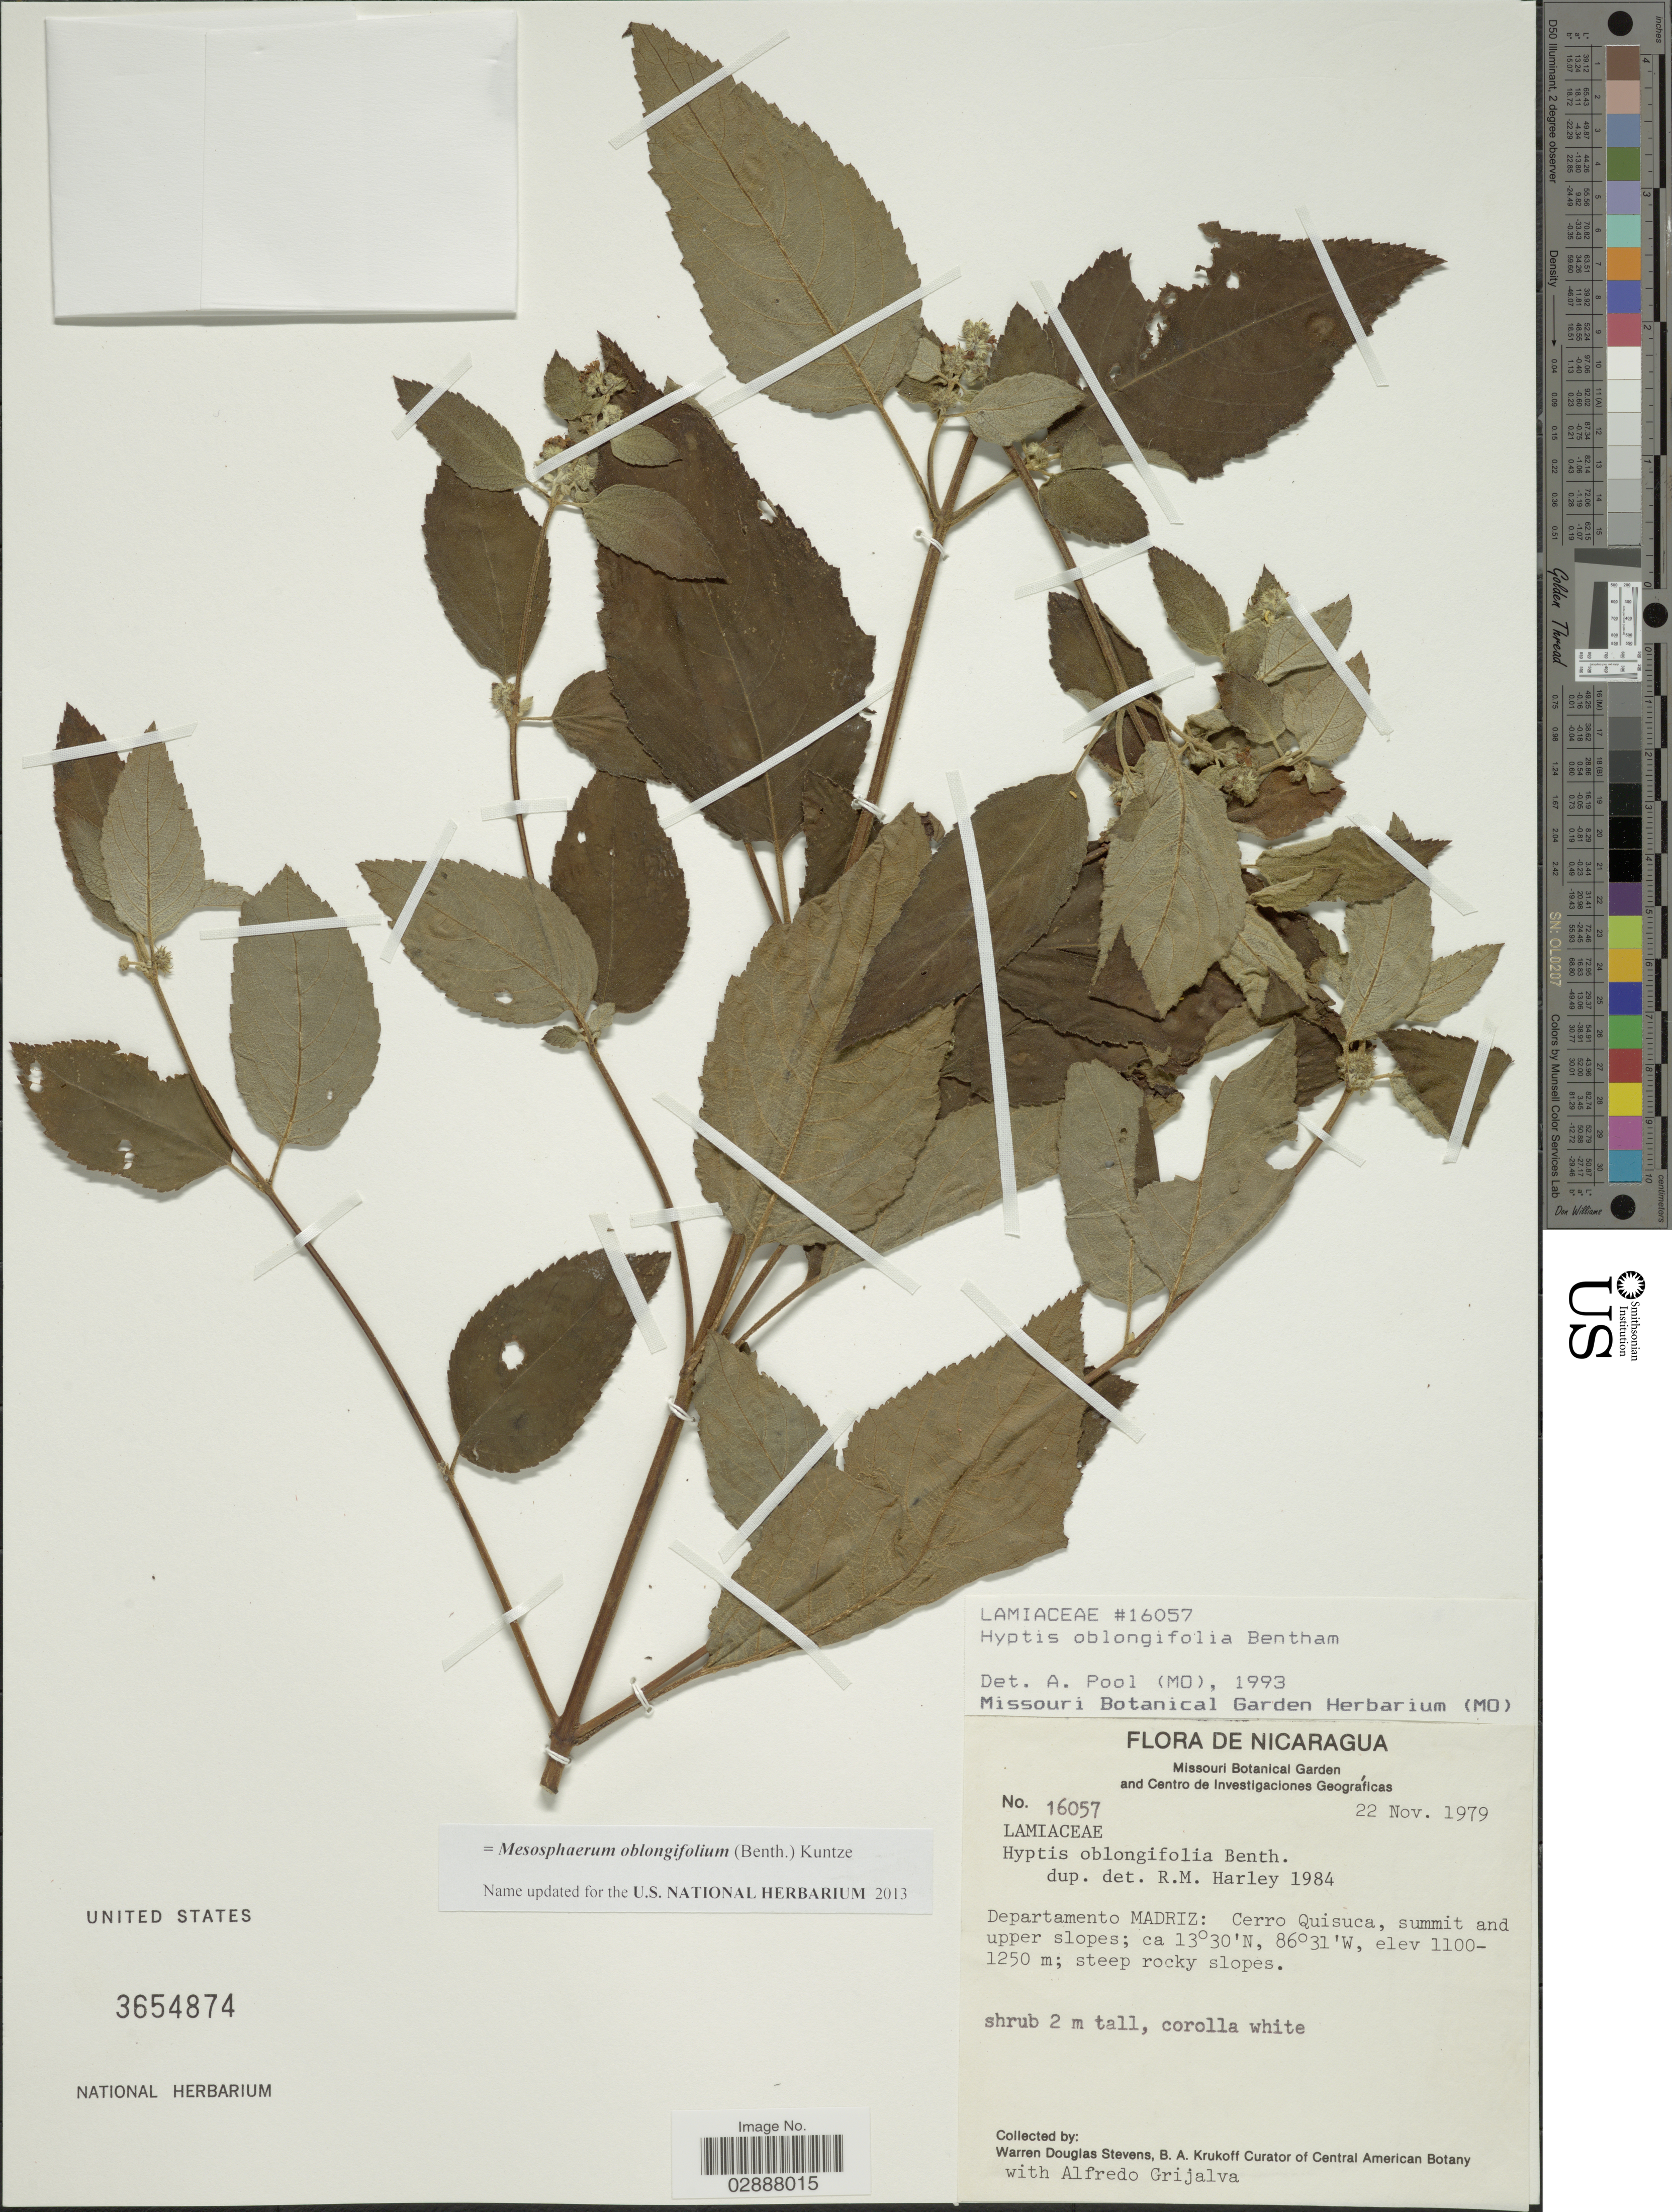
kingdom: Plantae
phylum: Tracheophyta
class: Magnoliopsida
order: Lamiales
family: Lamiaceae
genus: Mesosphaerum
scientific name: Mesosphaerum oblongifolium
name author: (Benth.) Kuntze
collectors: W. D. Stevens, B. A. Krukoff & A. Grijalva P.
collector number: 16057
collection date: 1979-11-22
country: Nicaragua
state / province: Madriz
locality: Departamento Madriz: Cerro Quisuca, summit and upper slopes.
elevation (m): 1100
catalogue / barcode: US 3654874